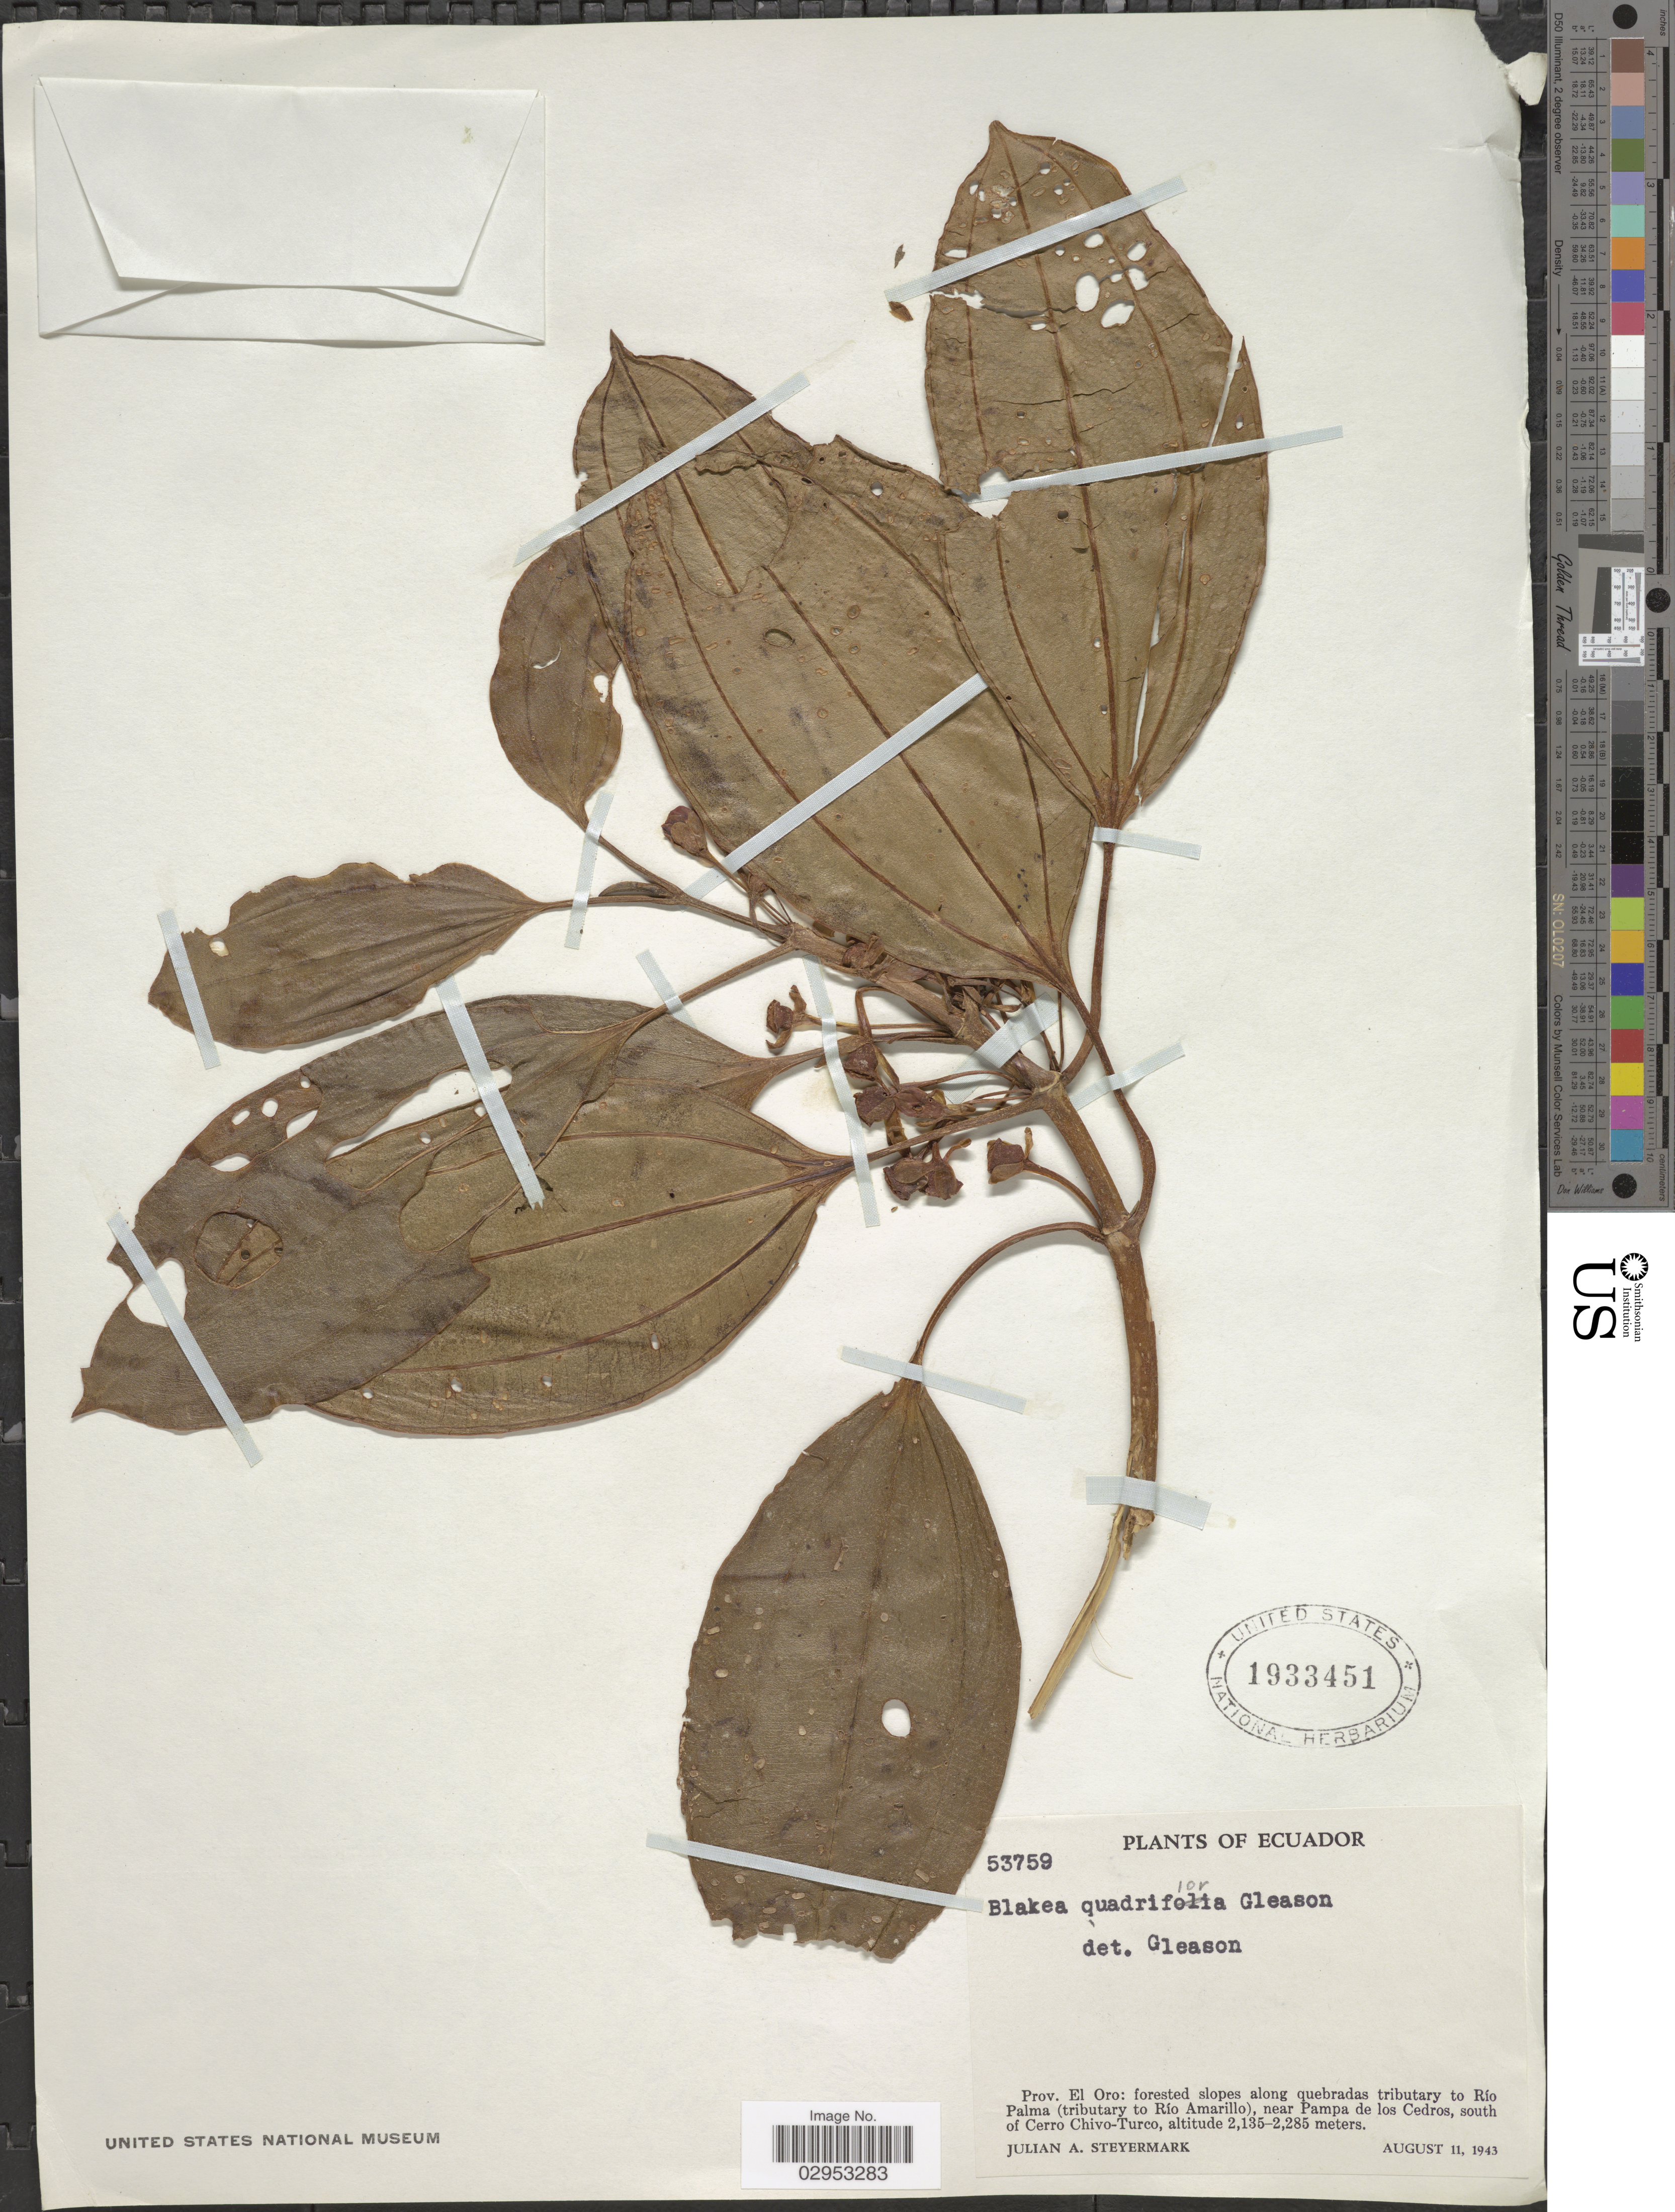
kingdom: Plantae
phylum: Tracheophyta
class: Magnoliopsida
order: Myrtales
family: Melastomataceae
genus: Blakea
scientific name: Blakea quadriflora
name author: Gleason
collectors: J. Steyermark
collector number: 53759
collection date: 1943-08-11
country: Ecuador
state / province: El Oro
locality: Along quebradas tributary to Río Palma (tributary to Río Amarillo), near Pampa de los Cedros, south of Cerro Chivo-Turco.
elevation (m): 2135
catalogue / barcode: US 1933451